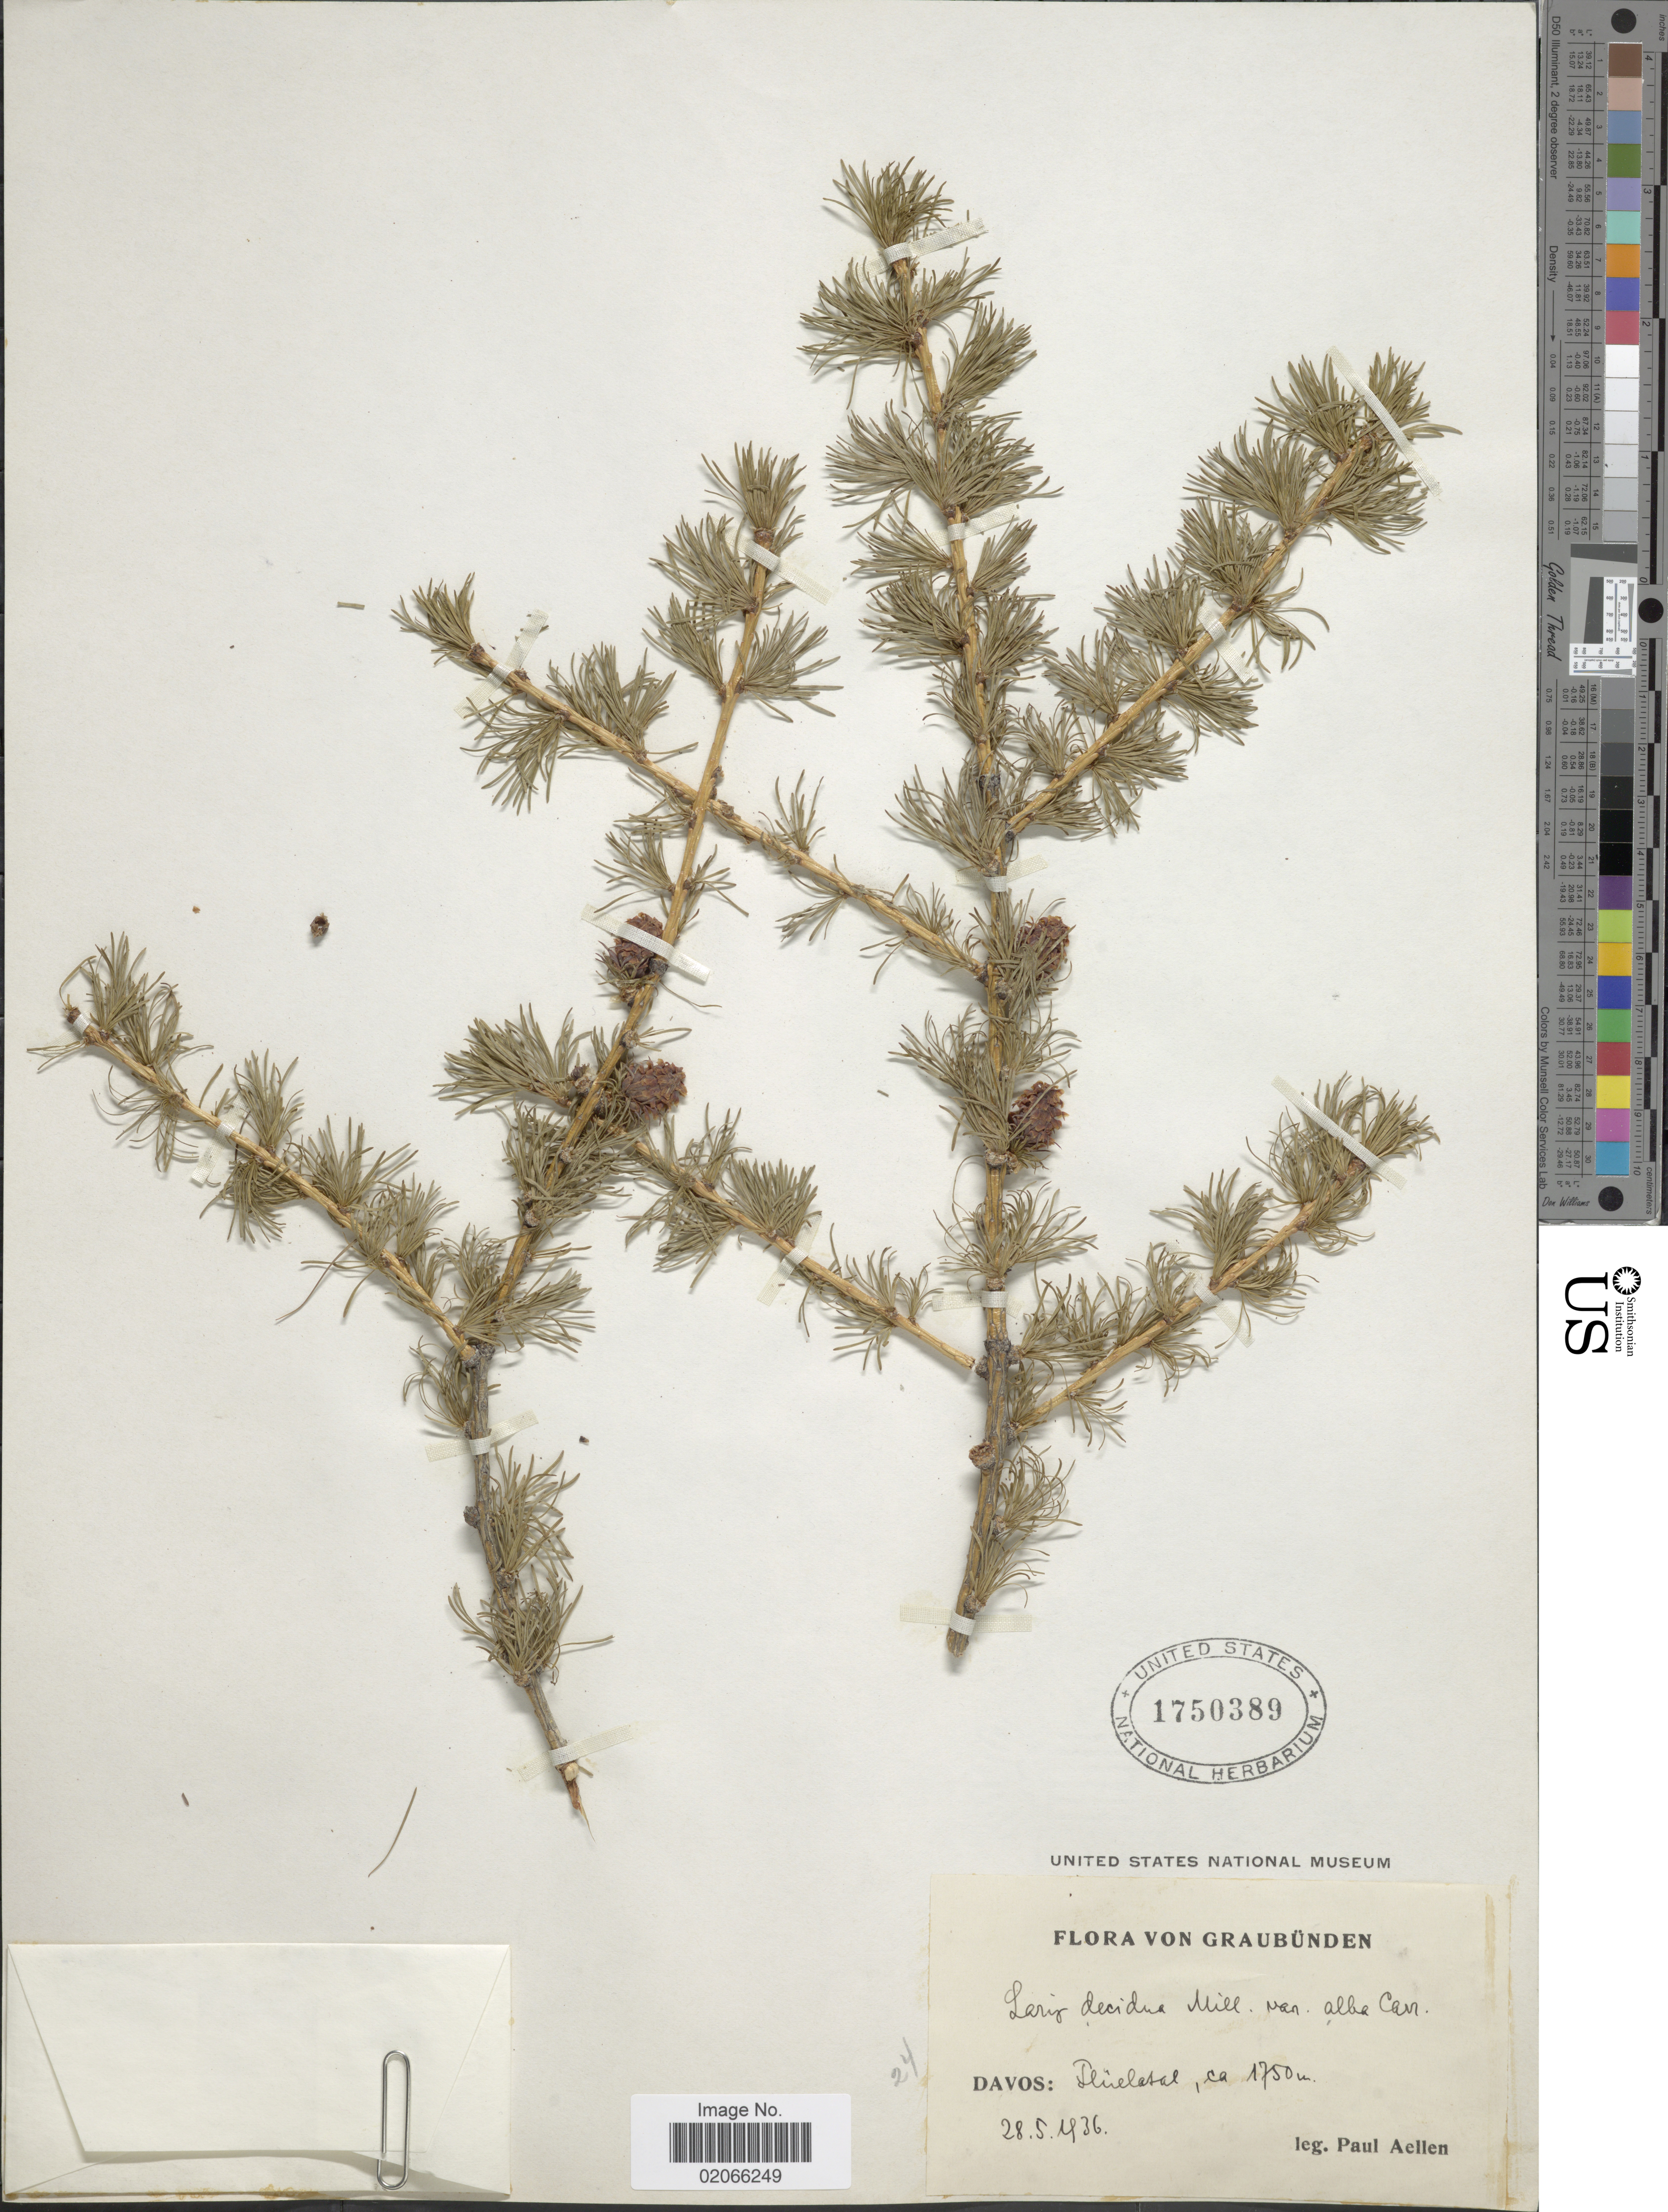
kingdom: Plantae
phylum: Tracheophyta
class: Pinopsida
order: Pinales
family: Pinaceae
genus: Larix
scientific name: Larix decidua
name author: Mill.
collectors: P. Aellen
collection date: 1936-08-28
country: Switzerland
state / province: Graubunden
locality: Davos: Flüela tal.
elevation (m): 1750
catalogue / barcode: US 1750389